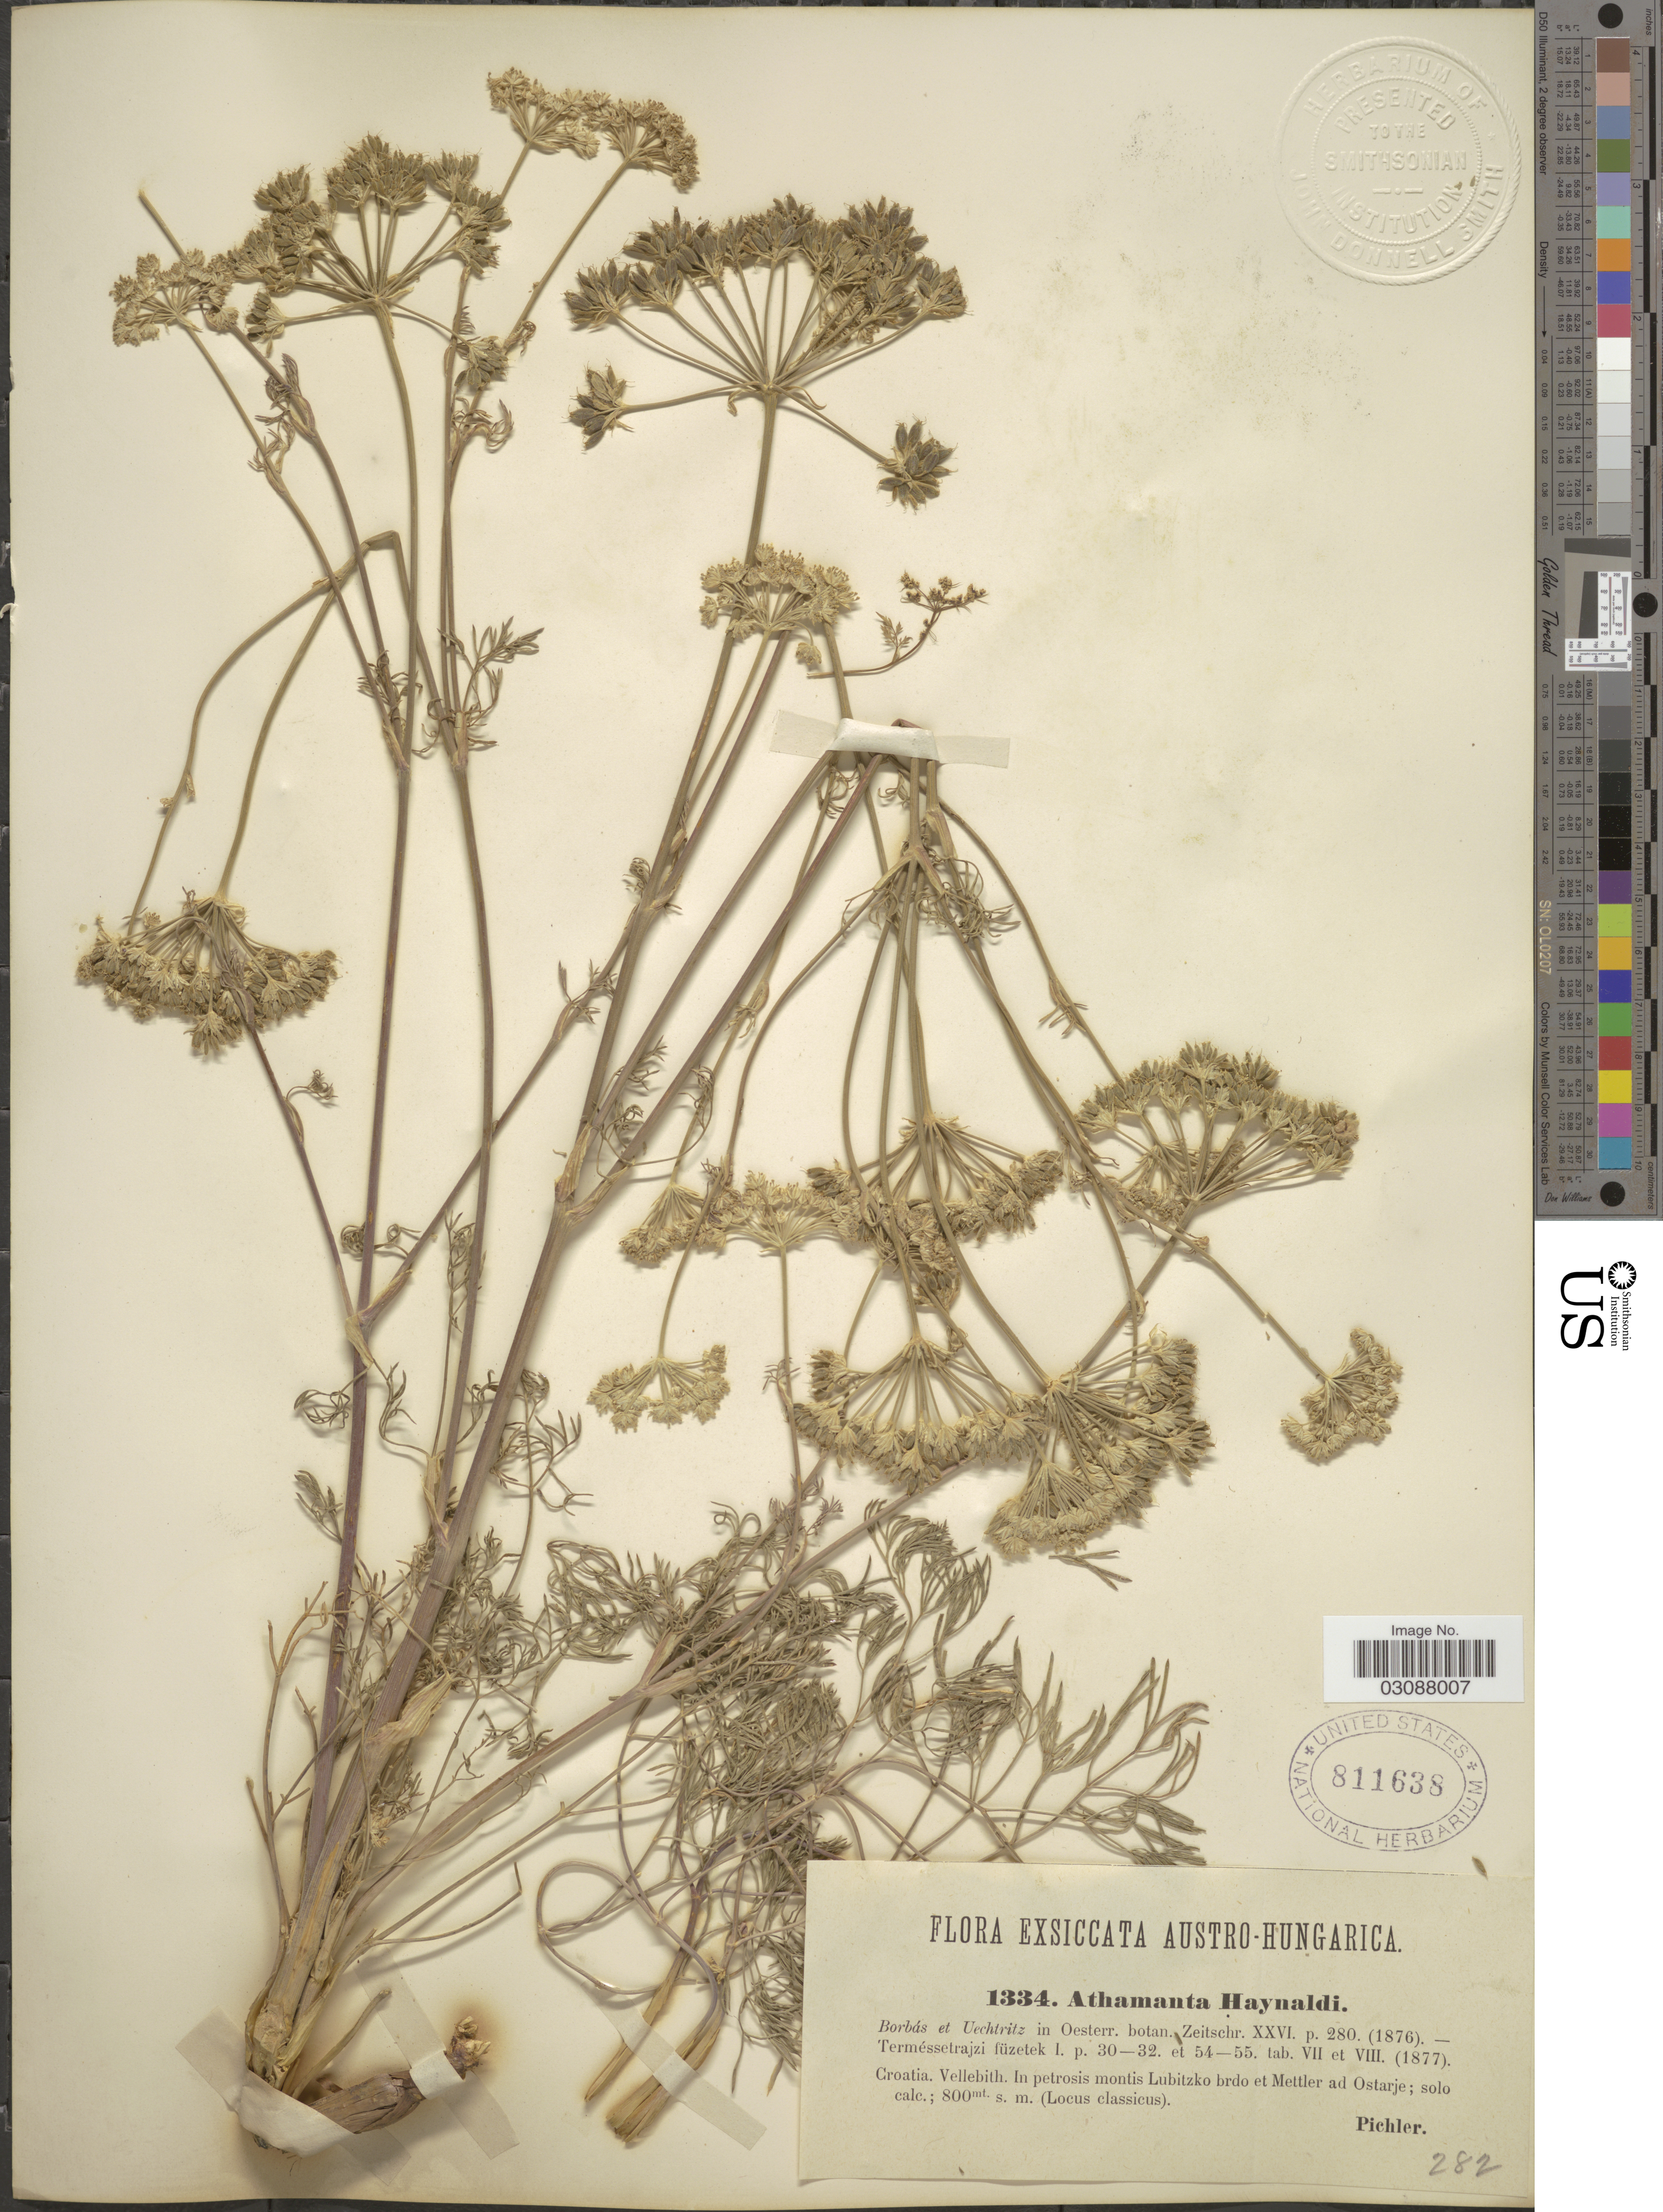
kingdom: Plantae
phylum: Tracheophyta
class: Magnoliopsida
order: Apiales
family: Apiaceae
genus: Athamanta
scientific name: Athamanta haynaldii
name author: Borbás & Uechtr.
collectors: Pichler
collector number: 1334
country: Croatia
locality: Vellebith. In petrosis montis Lubitzko brdo et Mettler ad Ostarje; solo calc.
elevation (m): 800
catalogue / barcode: US 811638